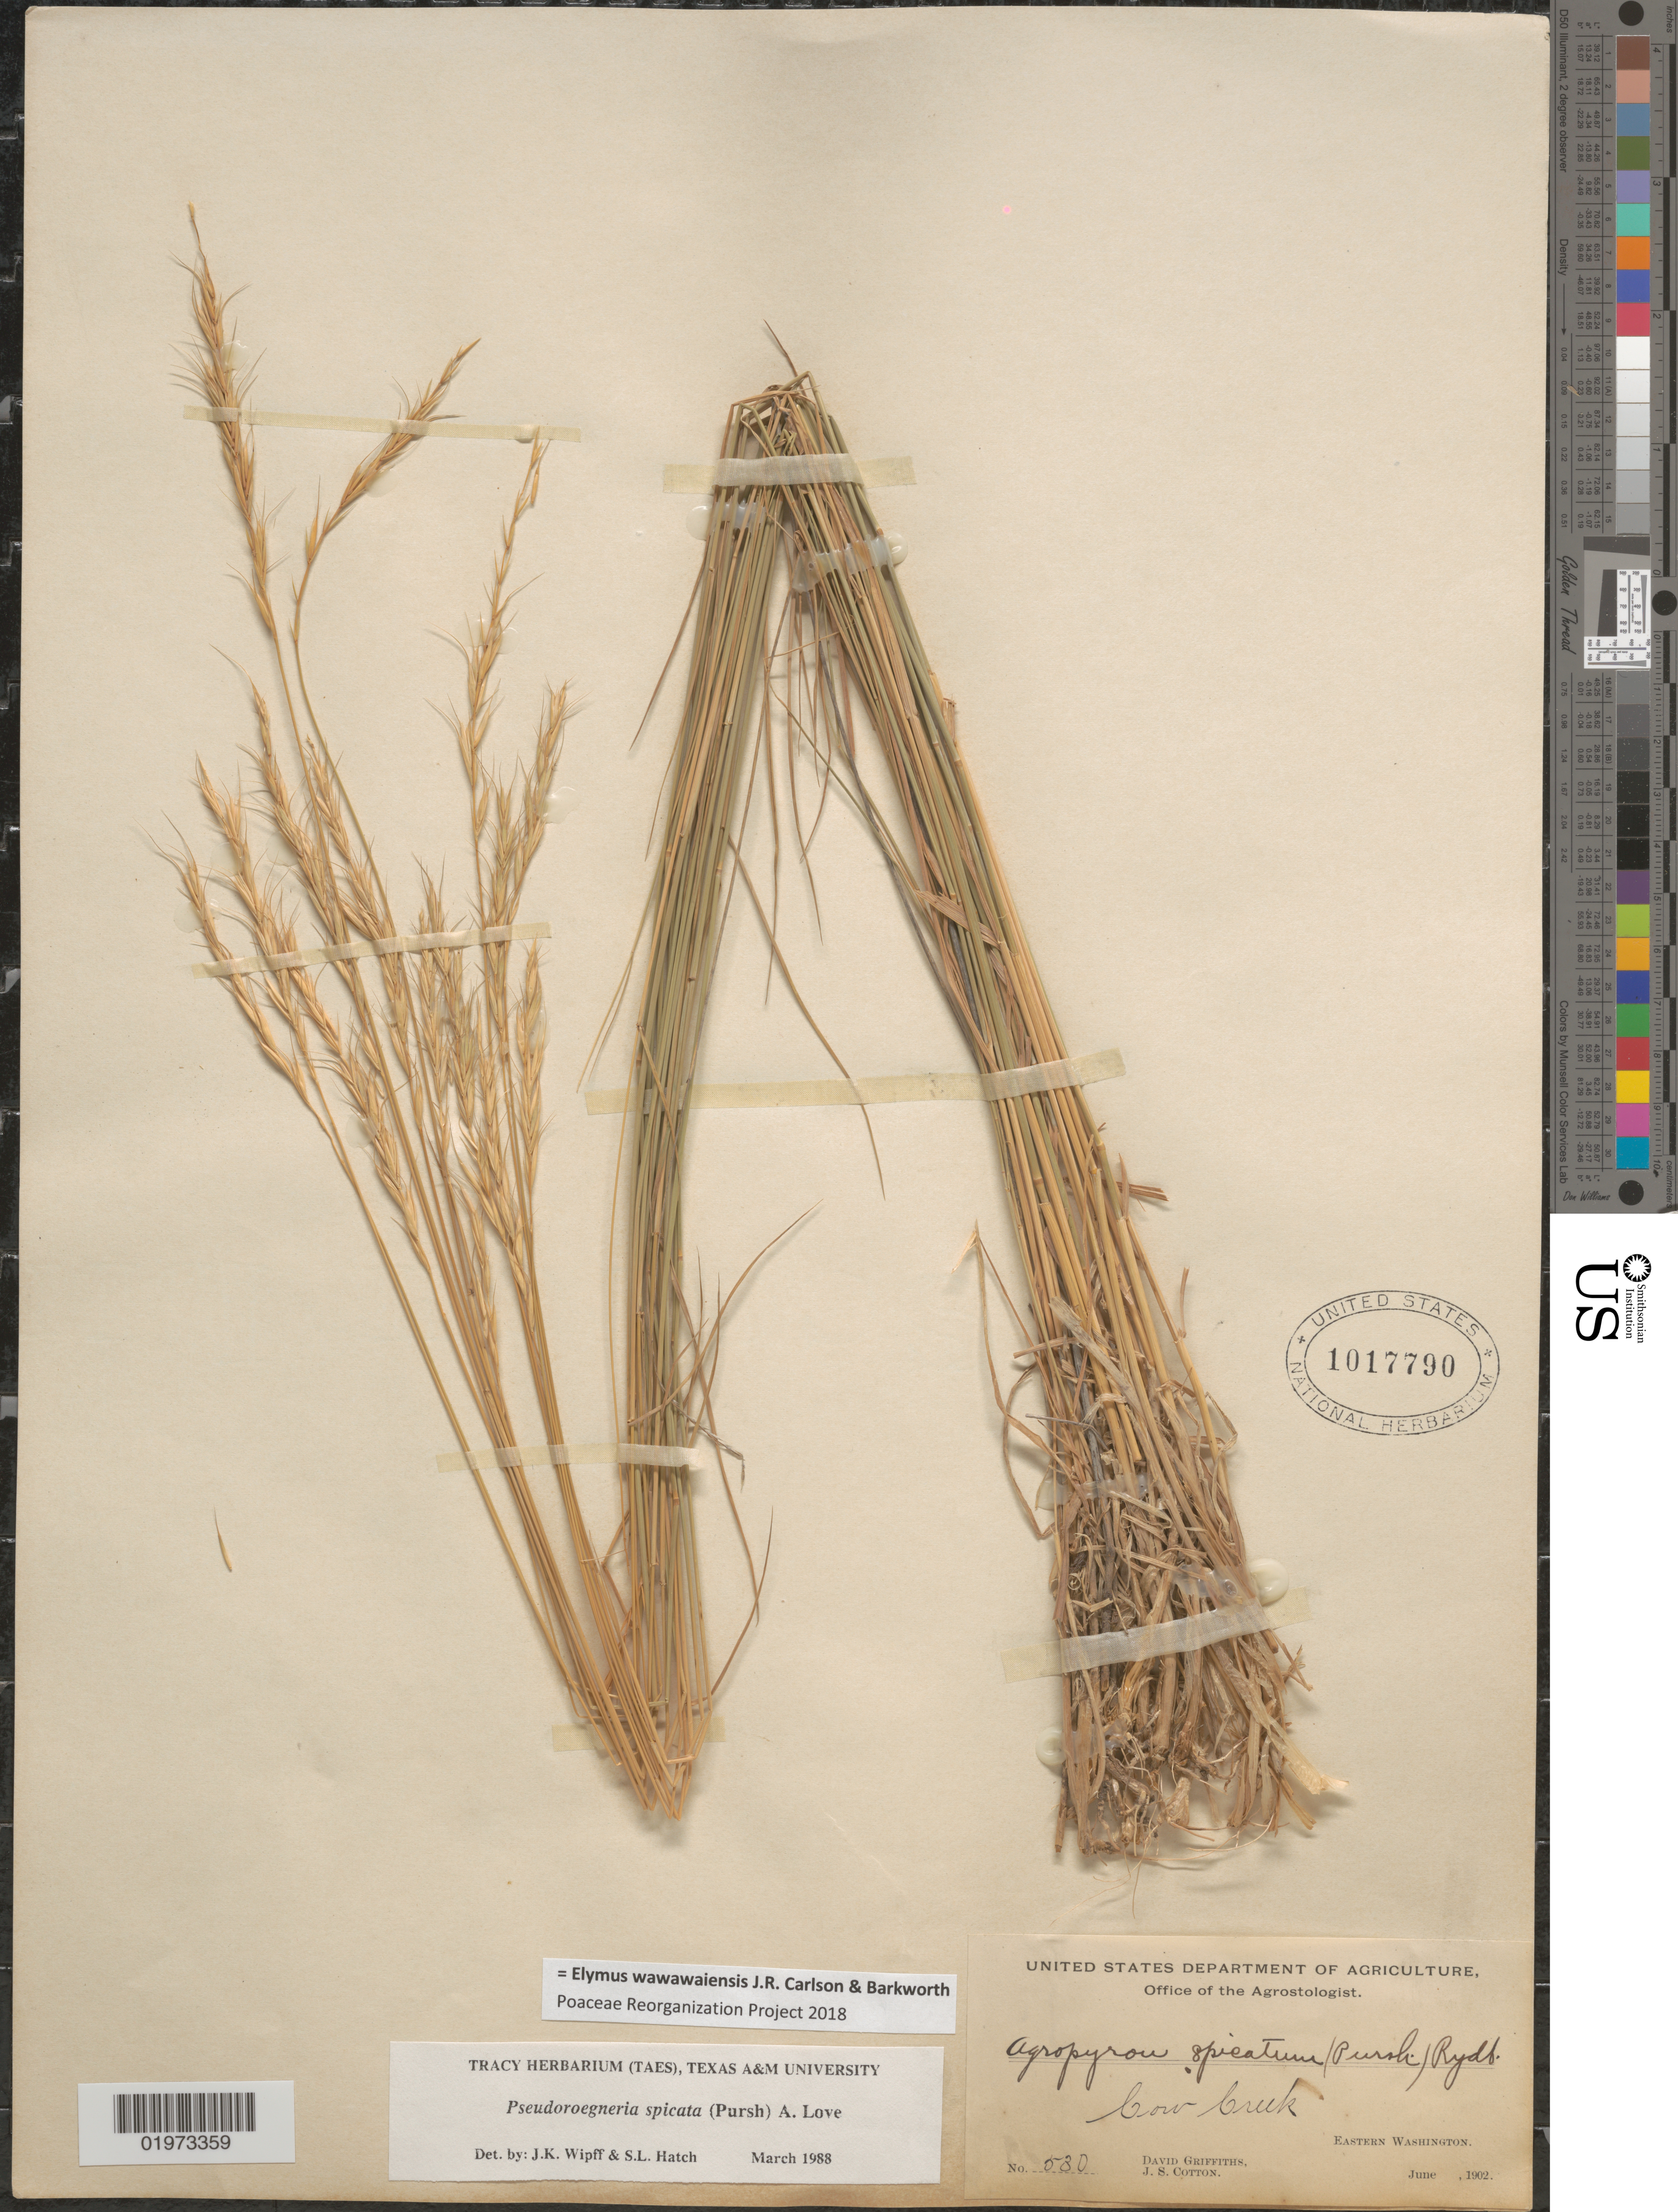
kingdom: Plantae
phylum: Tracheophyta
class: Liliopsida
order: Poales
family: Poaceae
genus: Elymus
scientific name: Elymus wawawaiensis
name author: J.R. Carlson & Barkworth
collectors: D. Griffiths & J. S. Cotton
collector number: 530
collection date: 1902-06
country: United States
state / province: Washington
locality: Cow Creek. Eastern Washington.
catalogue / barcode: US 1017790